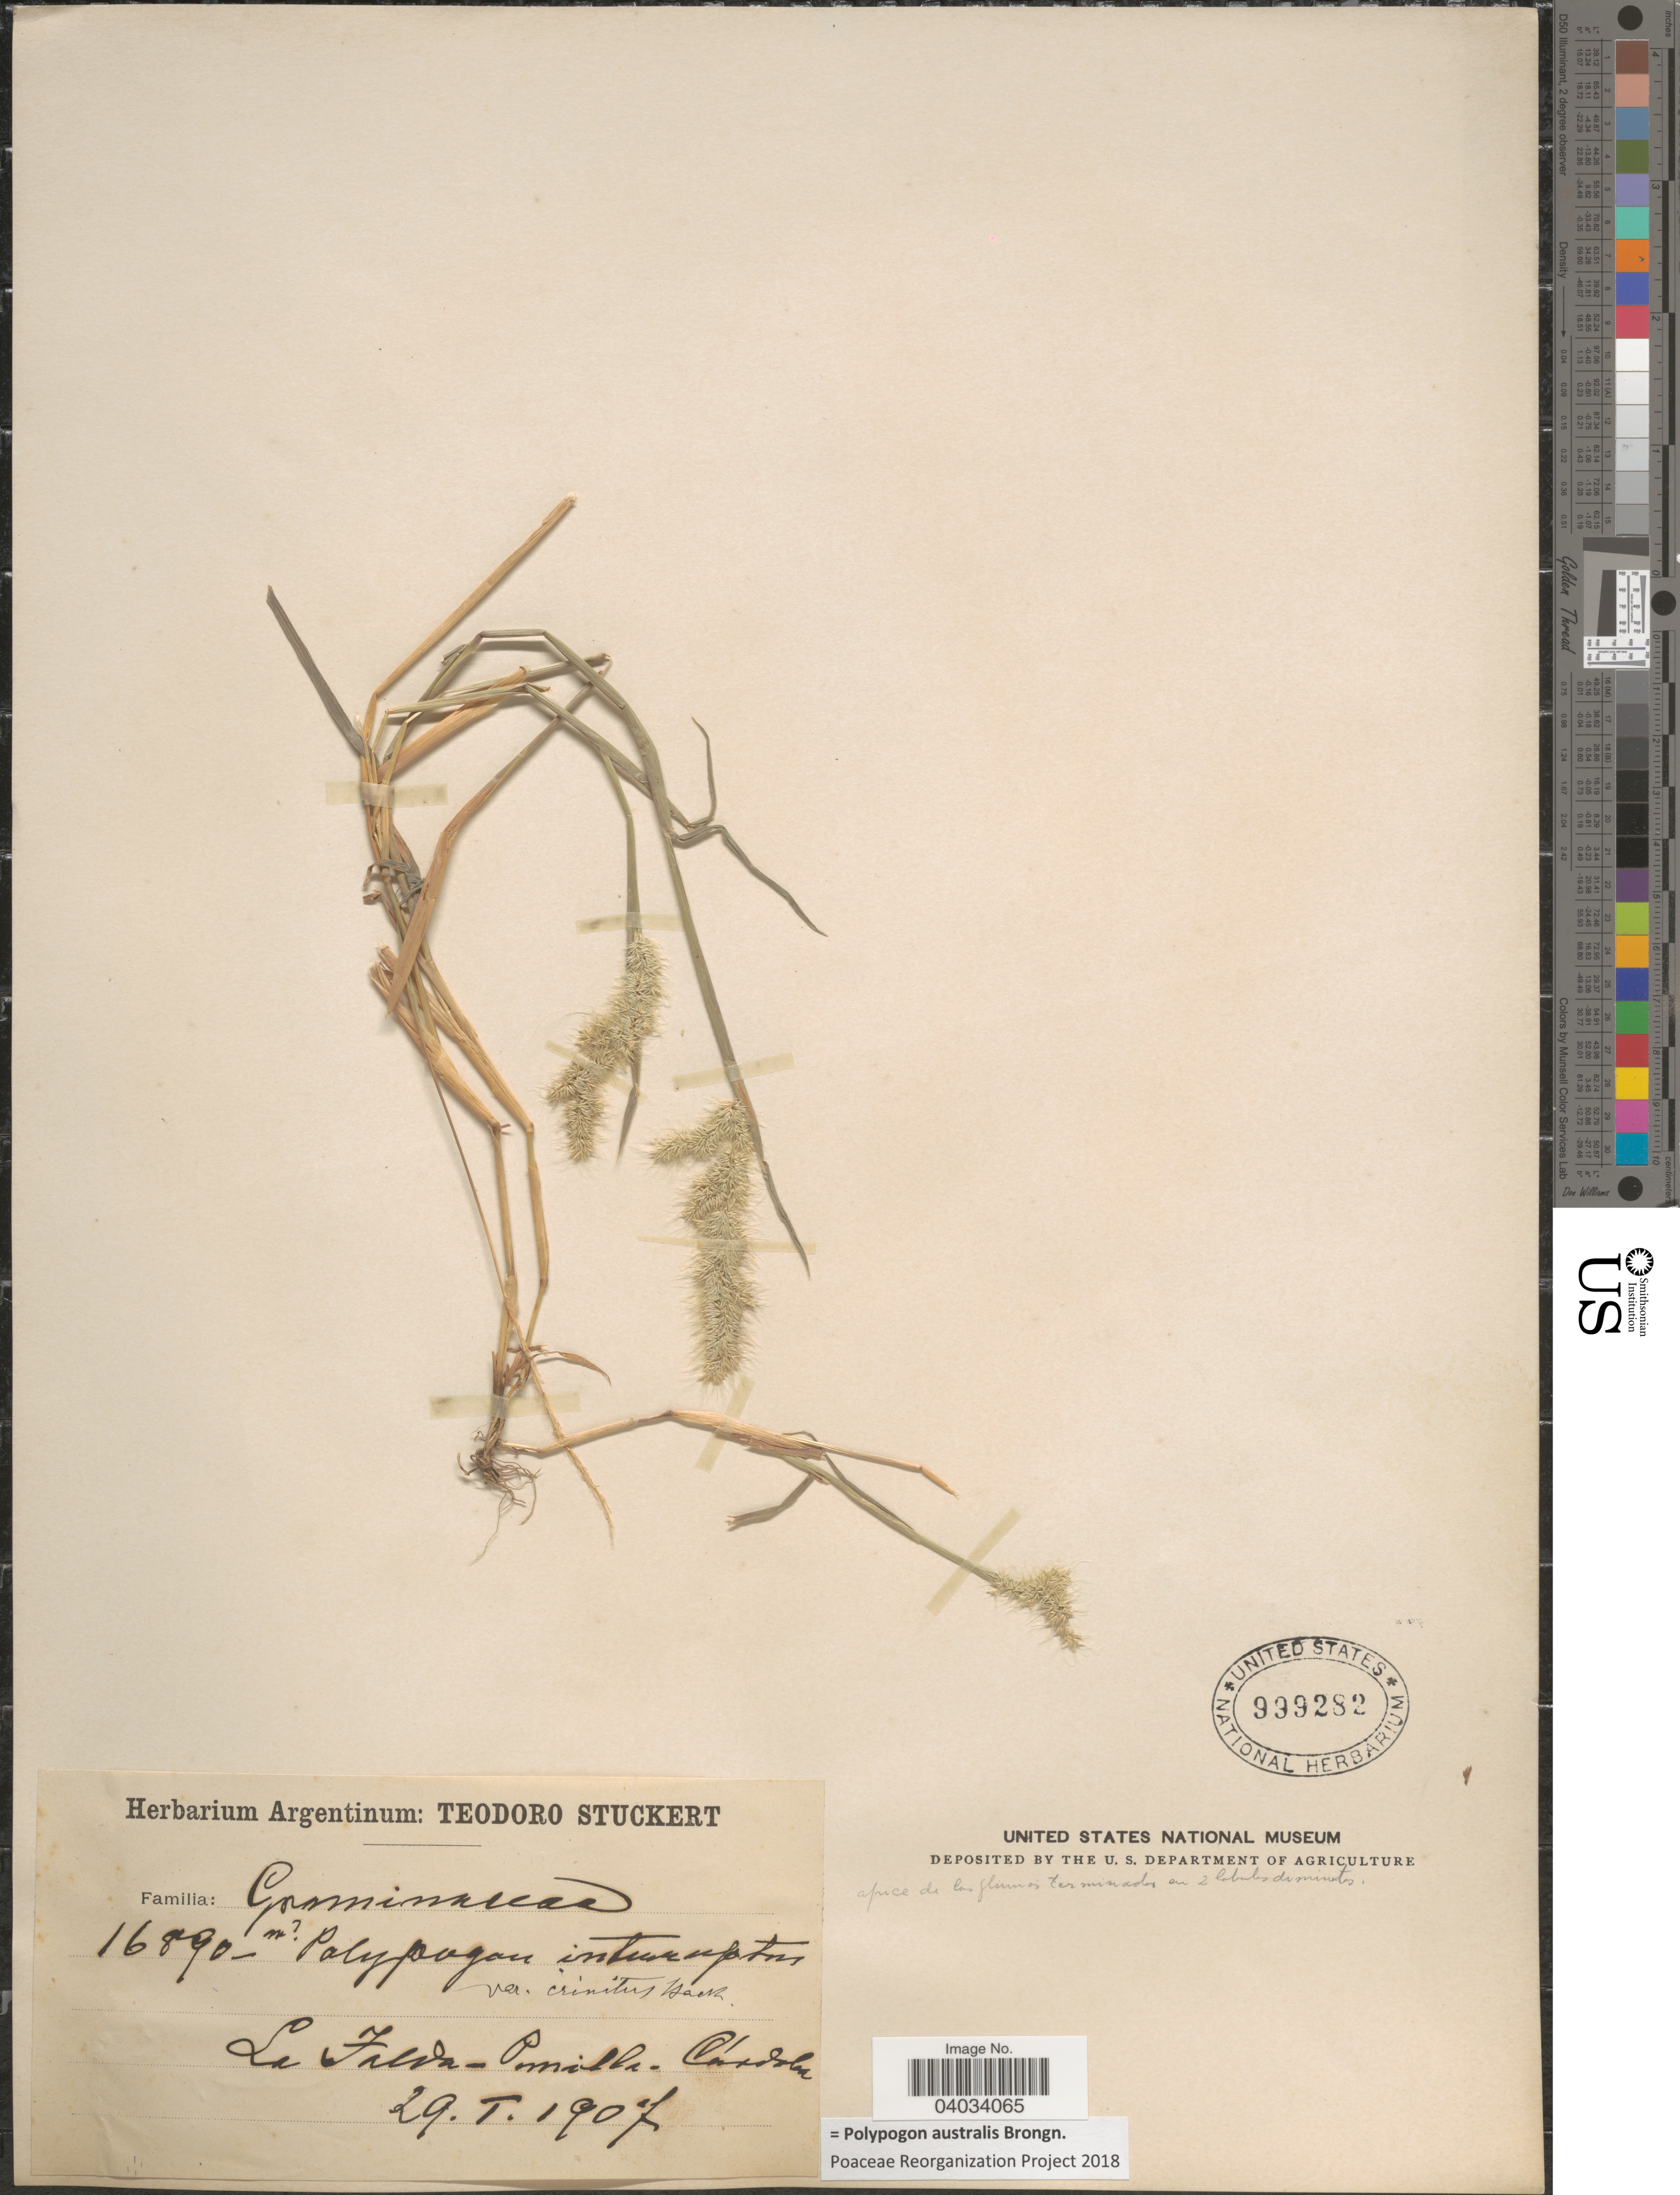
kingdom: Plantae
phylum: Tracheophyta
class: Liliopsida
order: Poales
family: Poaceae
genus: Polypogon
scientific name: Polypogon australis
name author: Brongn.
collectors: Ex herb. Teodoro Stuckert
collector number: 16890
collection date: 1907-01-29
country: Argentina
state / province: Cordoba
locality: La Falda - Punilla.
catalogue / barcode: US 999282